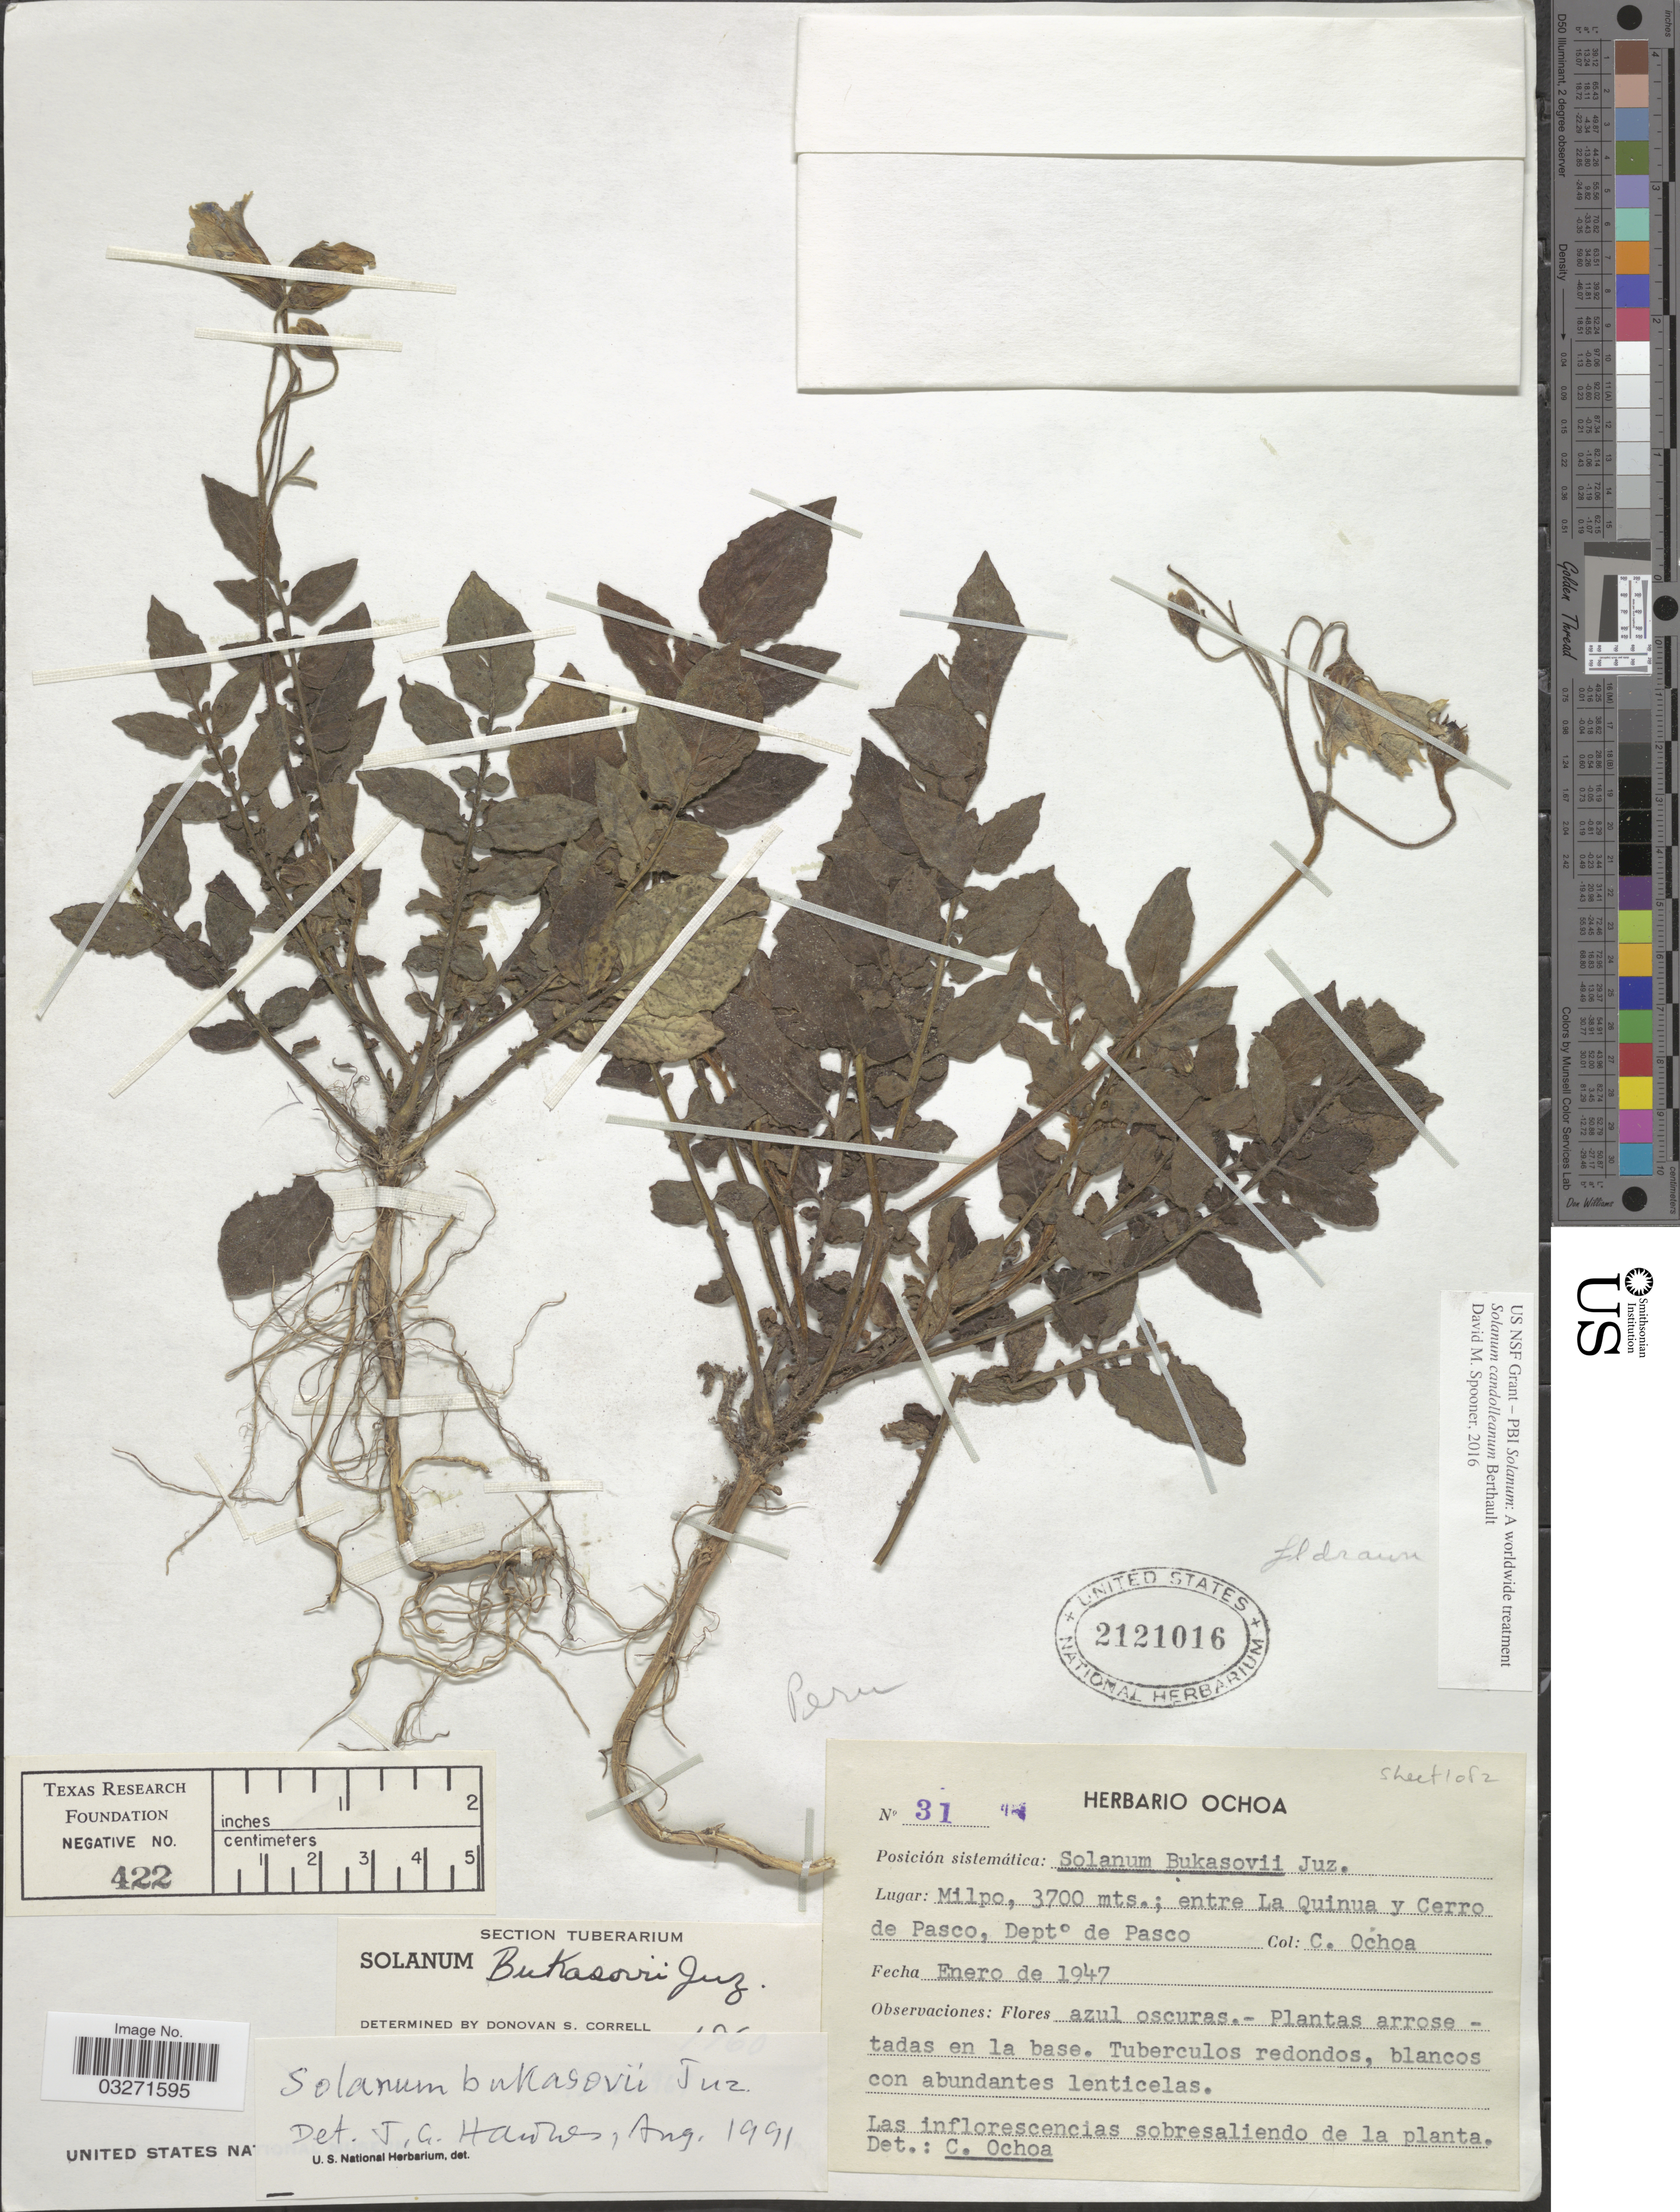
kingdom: Plantae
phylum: Tracheophyta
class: Magnoliopsida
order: Solanales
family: Solanaceae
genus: Solanum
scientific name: Solanum candolleanum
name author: Berthault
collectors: C. Ochoa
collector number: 31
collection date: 1947-01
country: Peru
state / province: Pasco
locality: Milpo, entre La Quinua y Cerro de Pasco, Depto de Pasco.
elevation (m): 3700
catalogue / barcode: US 2121016